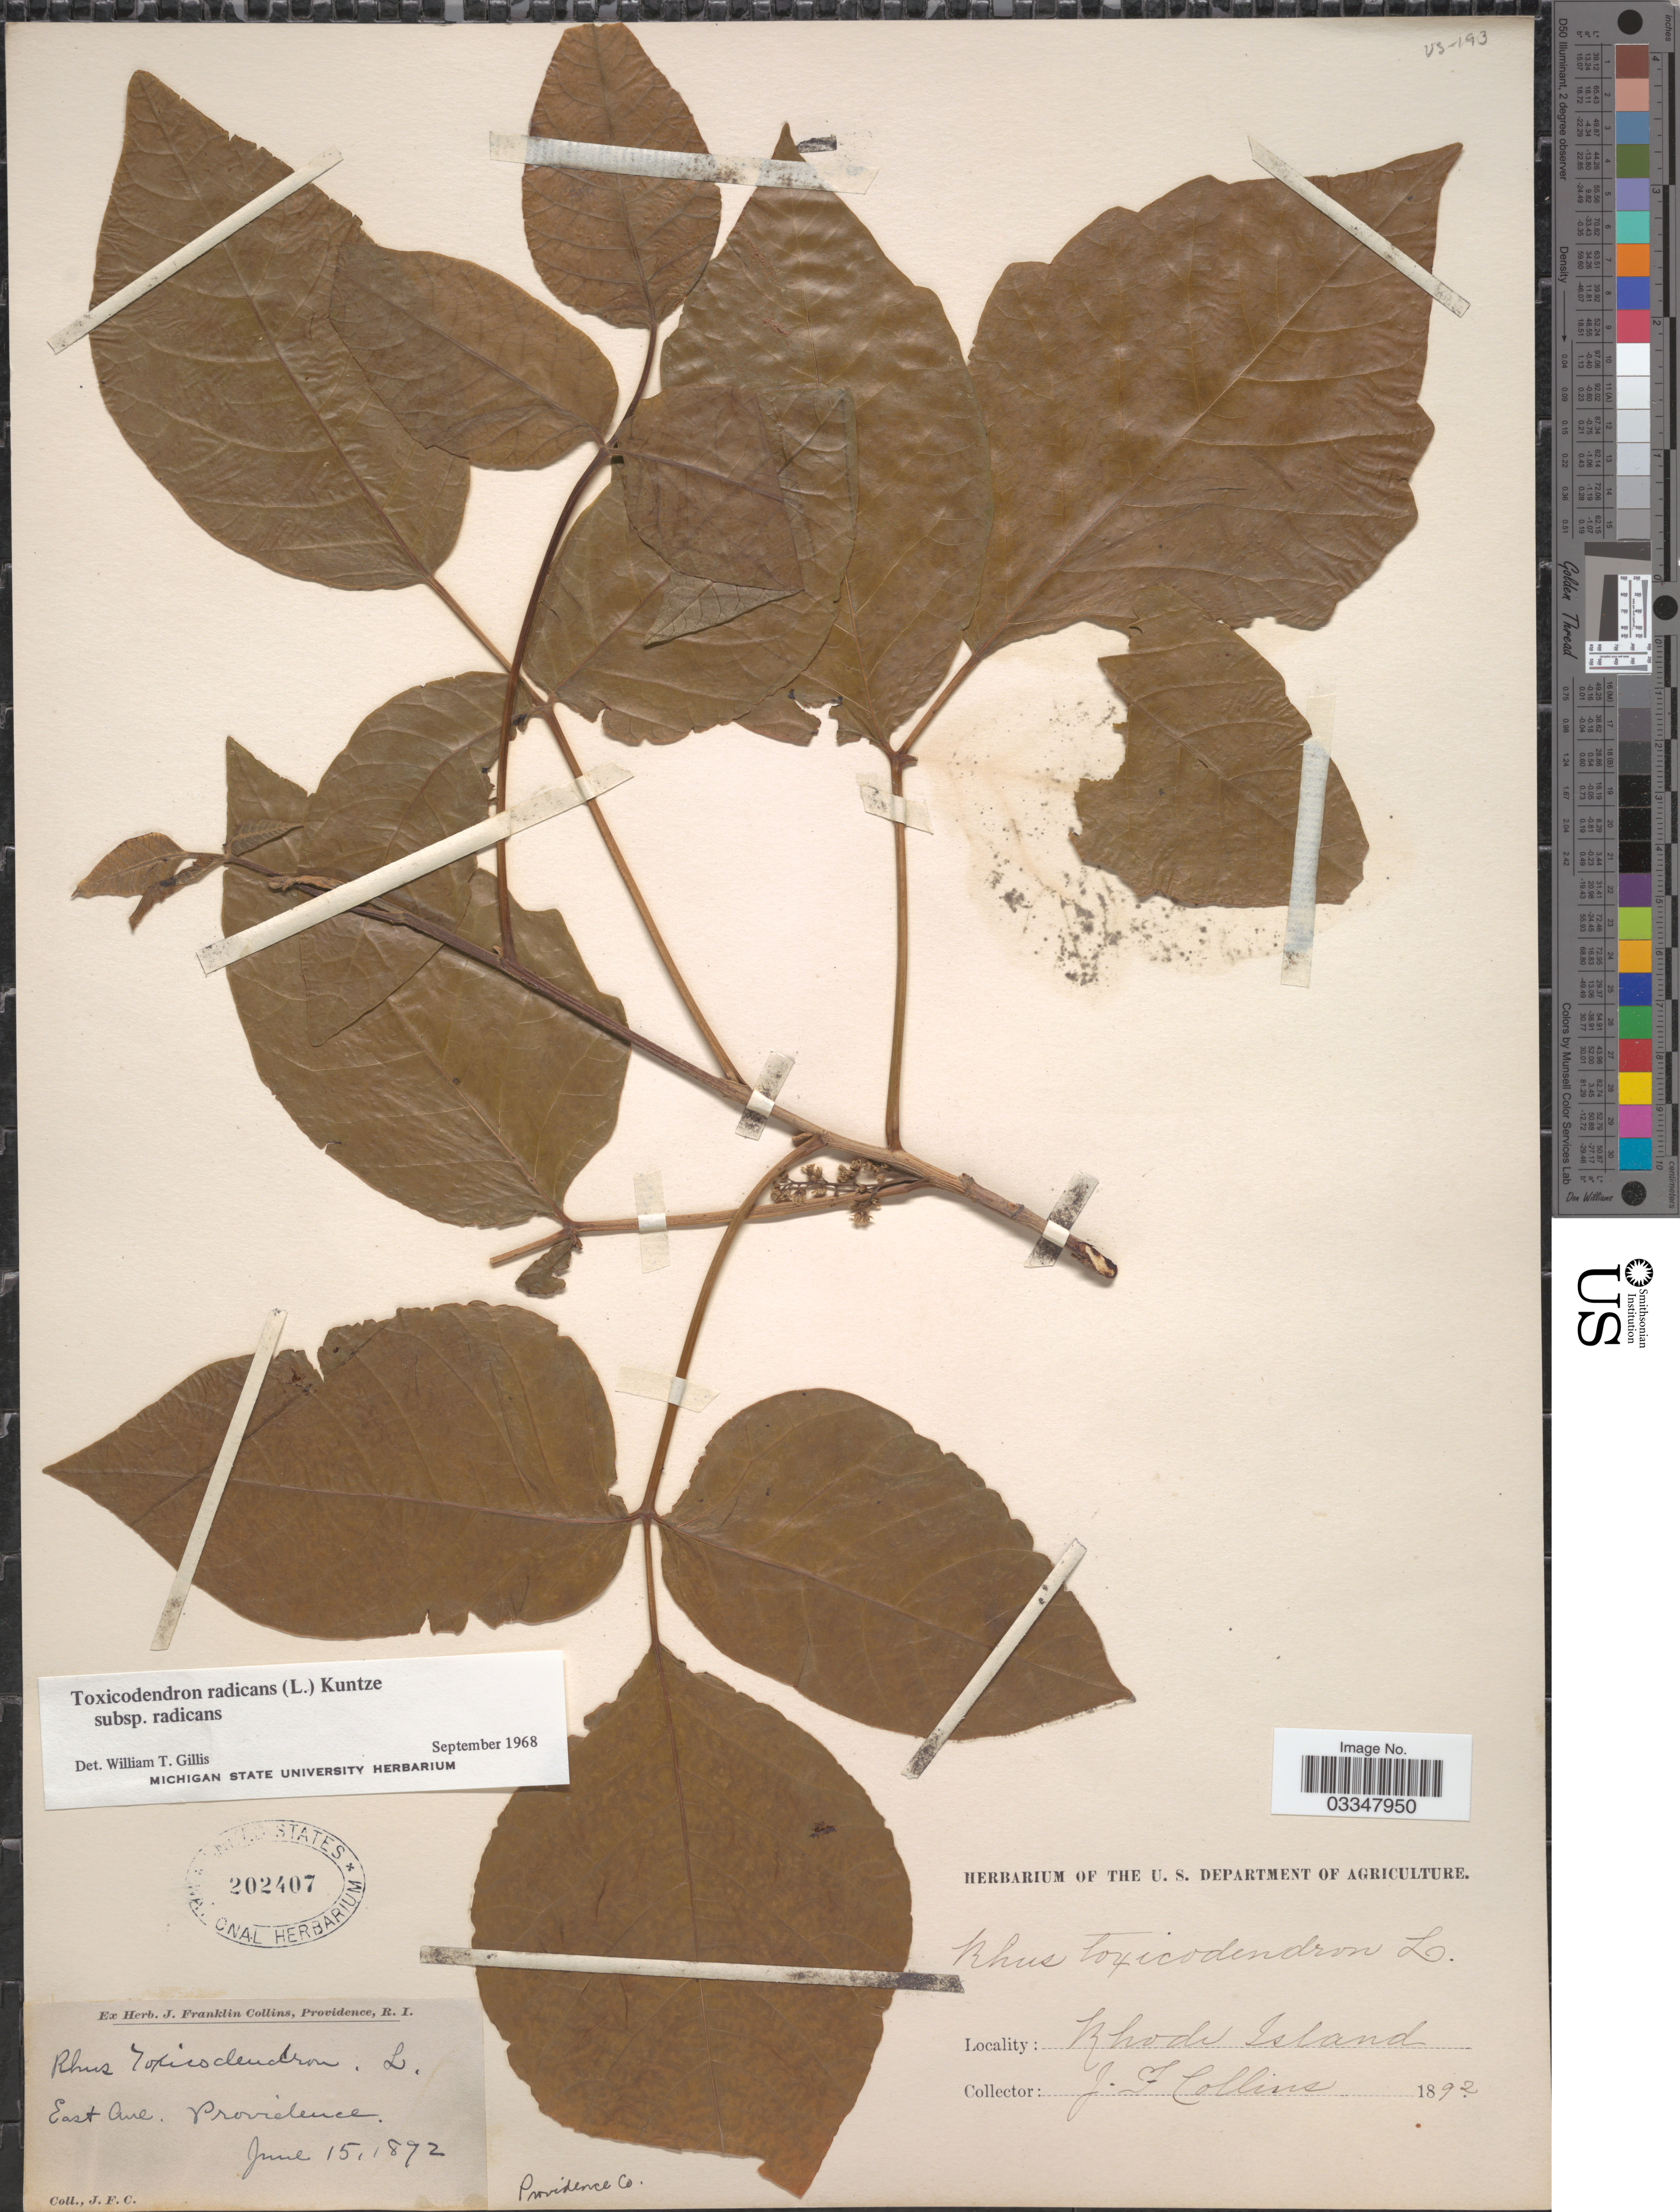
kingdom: Plantae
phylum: Tracheophyta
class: Magnoliopsida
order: Sapindales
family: Anacardiaceae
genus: Toxicodendron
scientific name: Toxicodendron radicans subsp. radicans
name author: (L.) Kuntze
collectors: J. Collins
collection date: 1892-06-15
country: United States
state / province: Rhode Island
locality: East Ave. Providence, Providence Co.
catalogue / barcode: US 202407